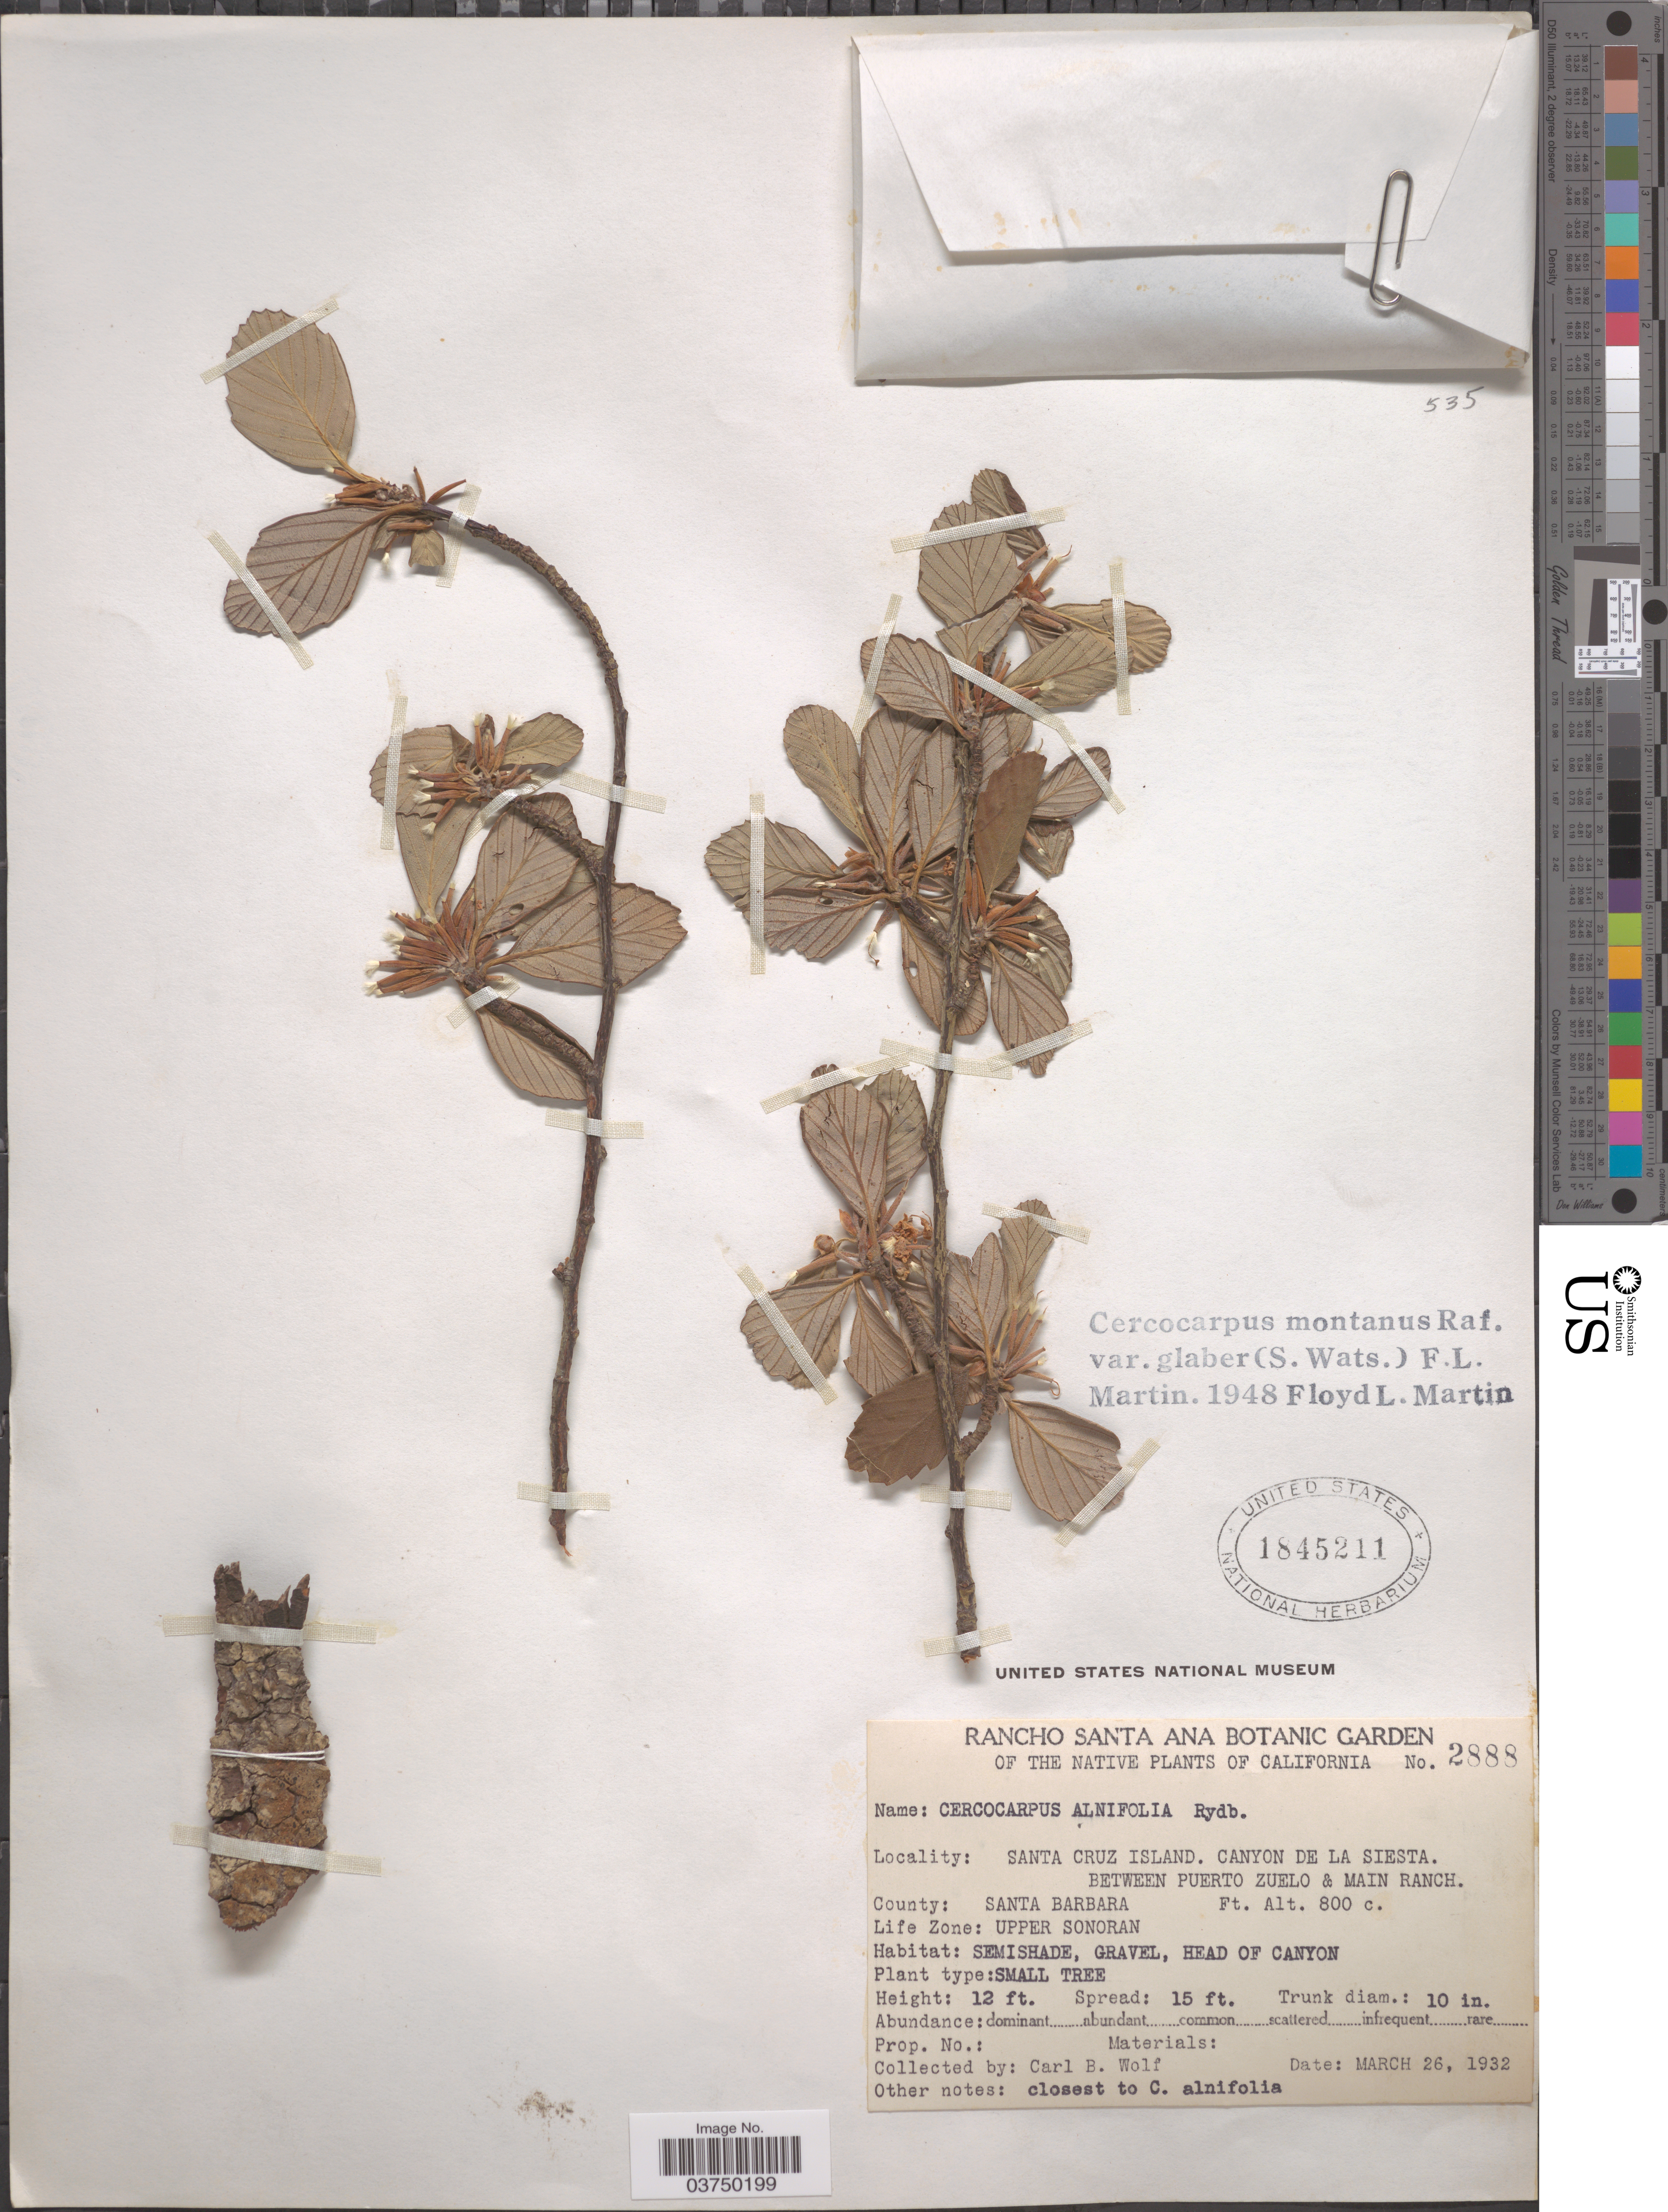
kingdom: Plantae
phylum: Tracheophyta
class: Magnoliopsida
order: Rosales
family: Rosaceae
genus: Cercocarpus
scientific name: Cercocarpus montanus var. glaber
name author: (S. Watson) F.L. Martin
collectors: C. B. Wolf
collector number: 2888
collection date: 1932-03-26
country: United States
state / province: California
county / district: Santa Barbara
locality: Santa Cruz Island. Canyon De La Siesta between Puerto Zuelo & Main Ranch. County: Santa Barbara. Life Zone: Upper Sonoran. Head of Canyon.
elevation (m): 244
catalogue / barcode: US 1845211